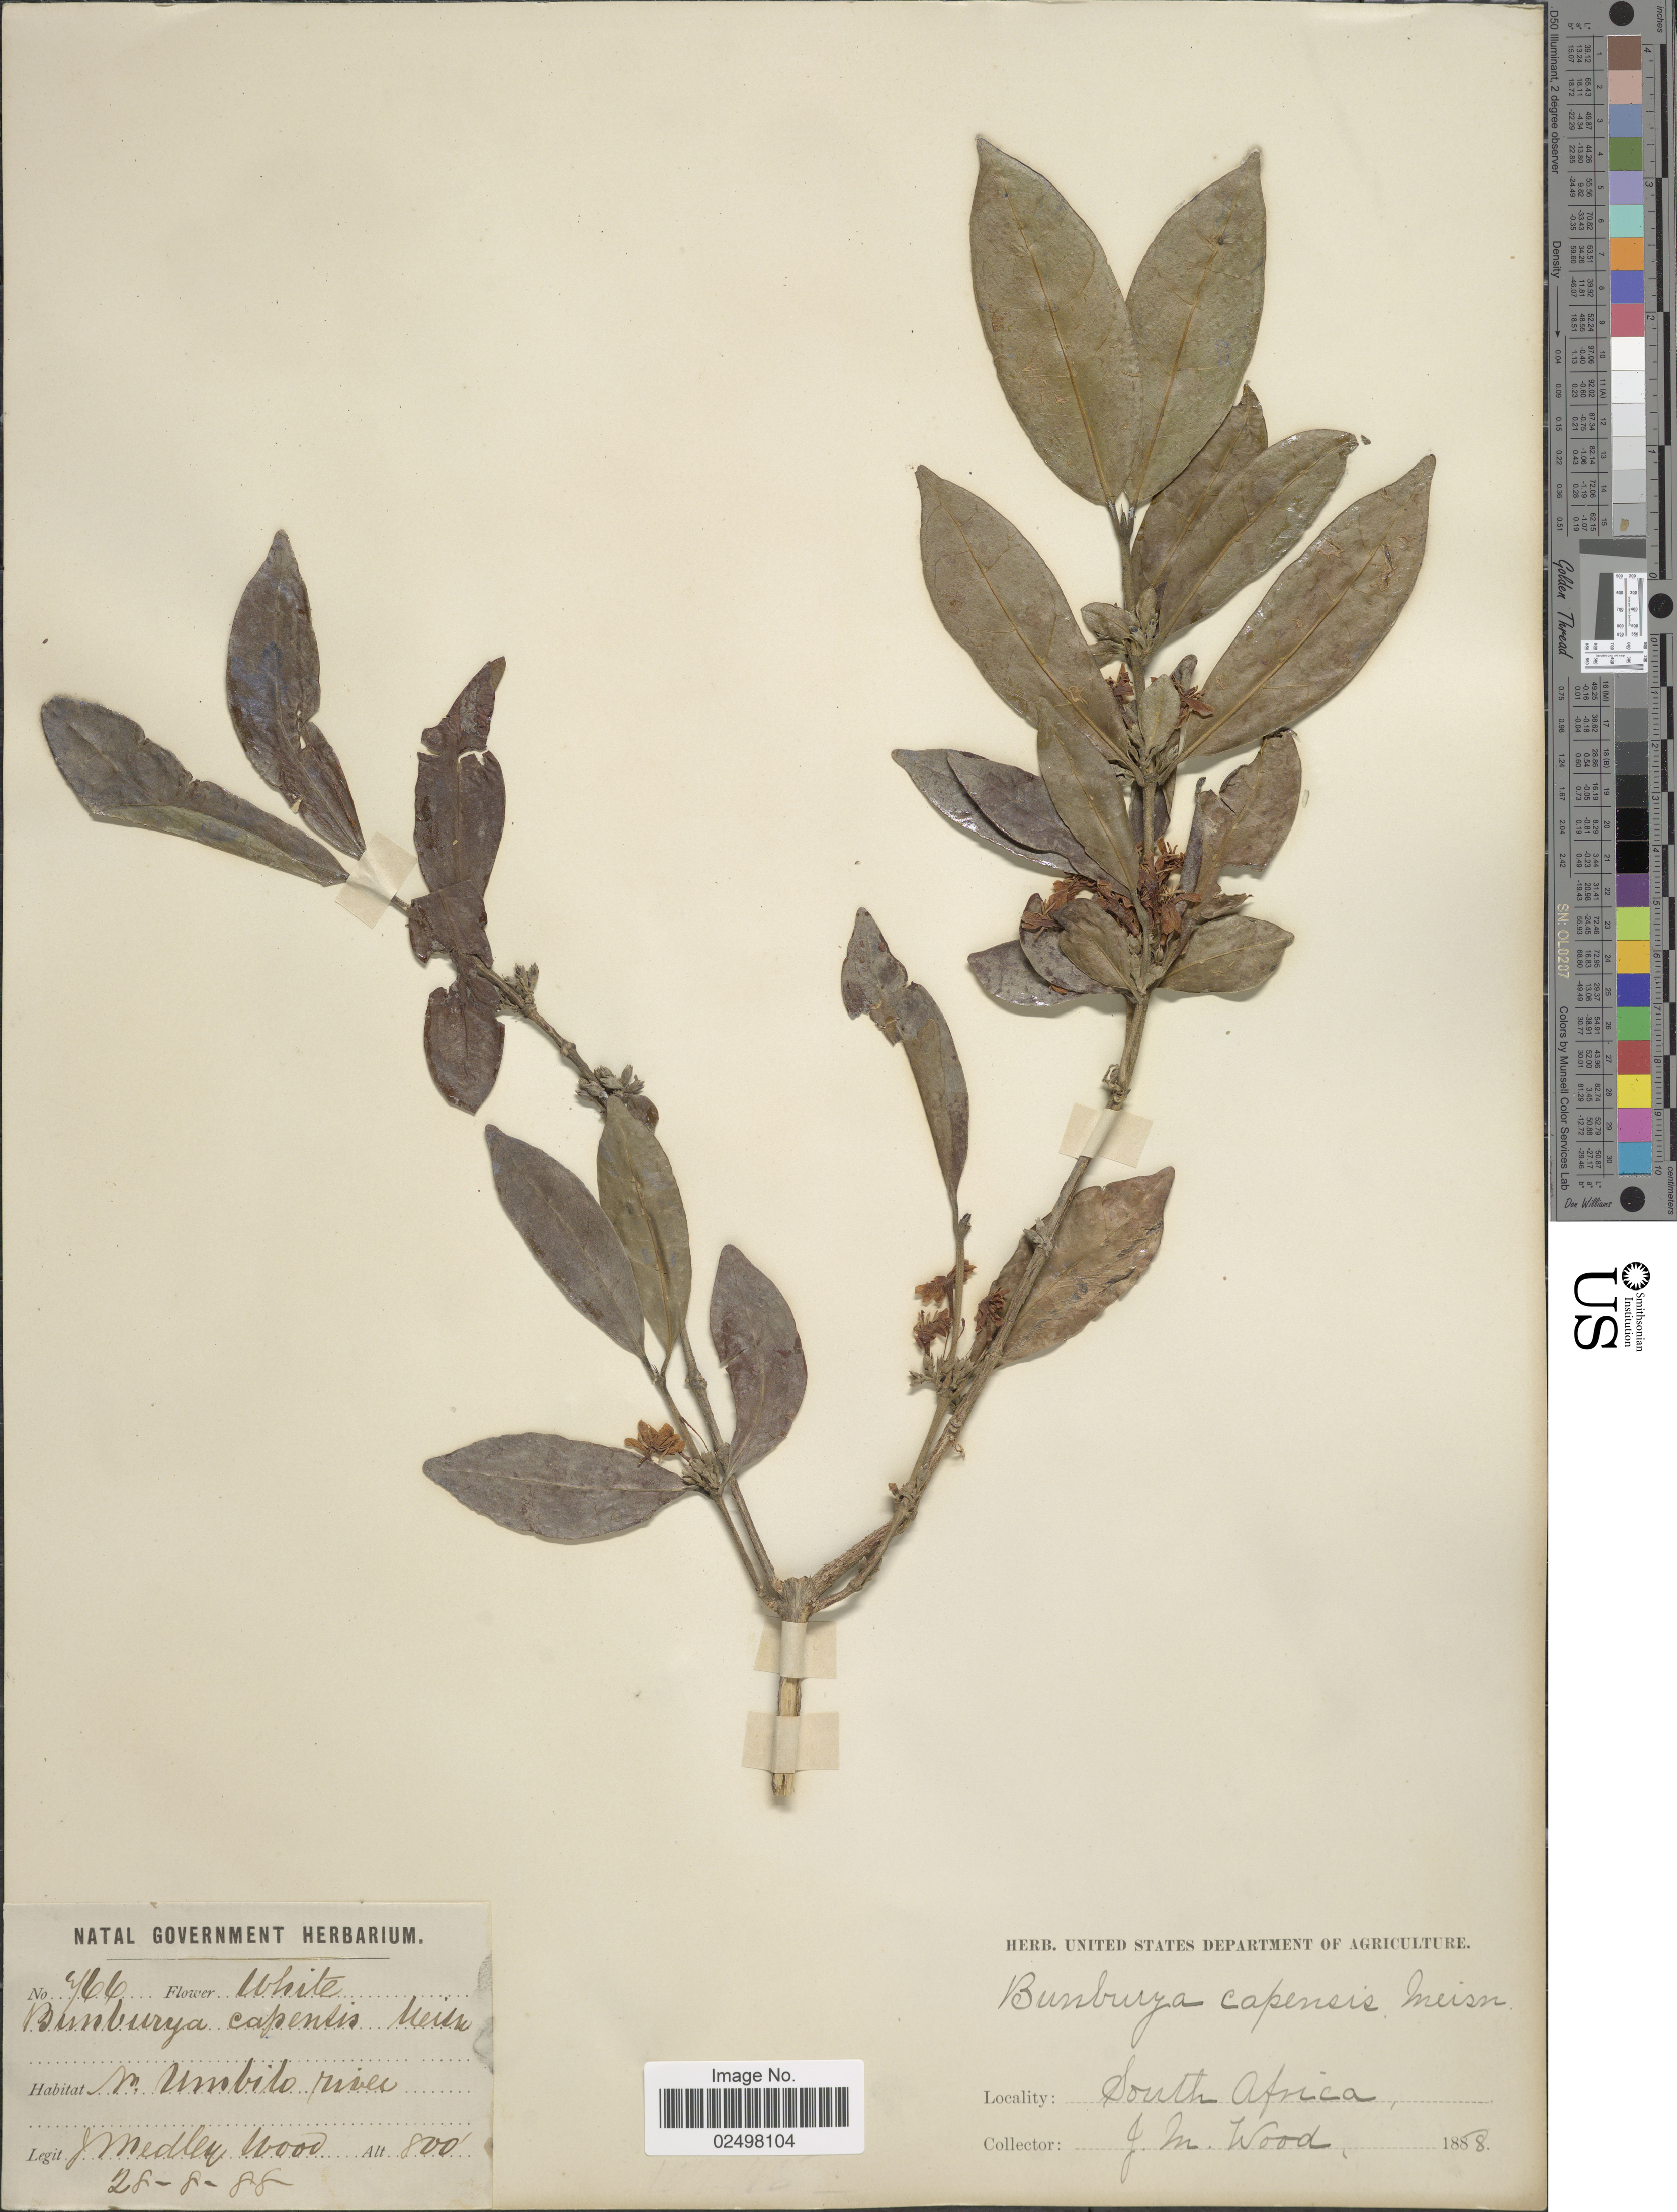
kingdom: Plantae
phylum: Tracheophyta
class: Magnoliopsida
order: Gentianales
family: Rubiaceae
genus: Tricalysia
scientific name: Tricalysia capensis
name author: (Meisn. ex Hochst.) Sim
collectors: J. M. Wood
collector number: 766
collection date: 1888-08-28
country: South Africa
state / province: KwaZulu-Natal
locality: N. Umbilo river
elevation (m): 244